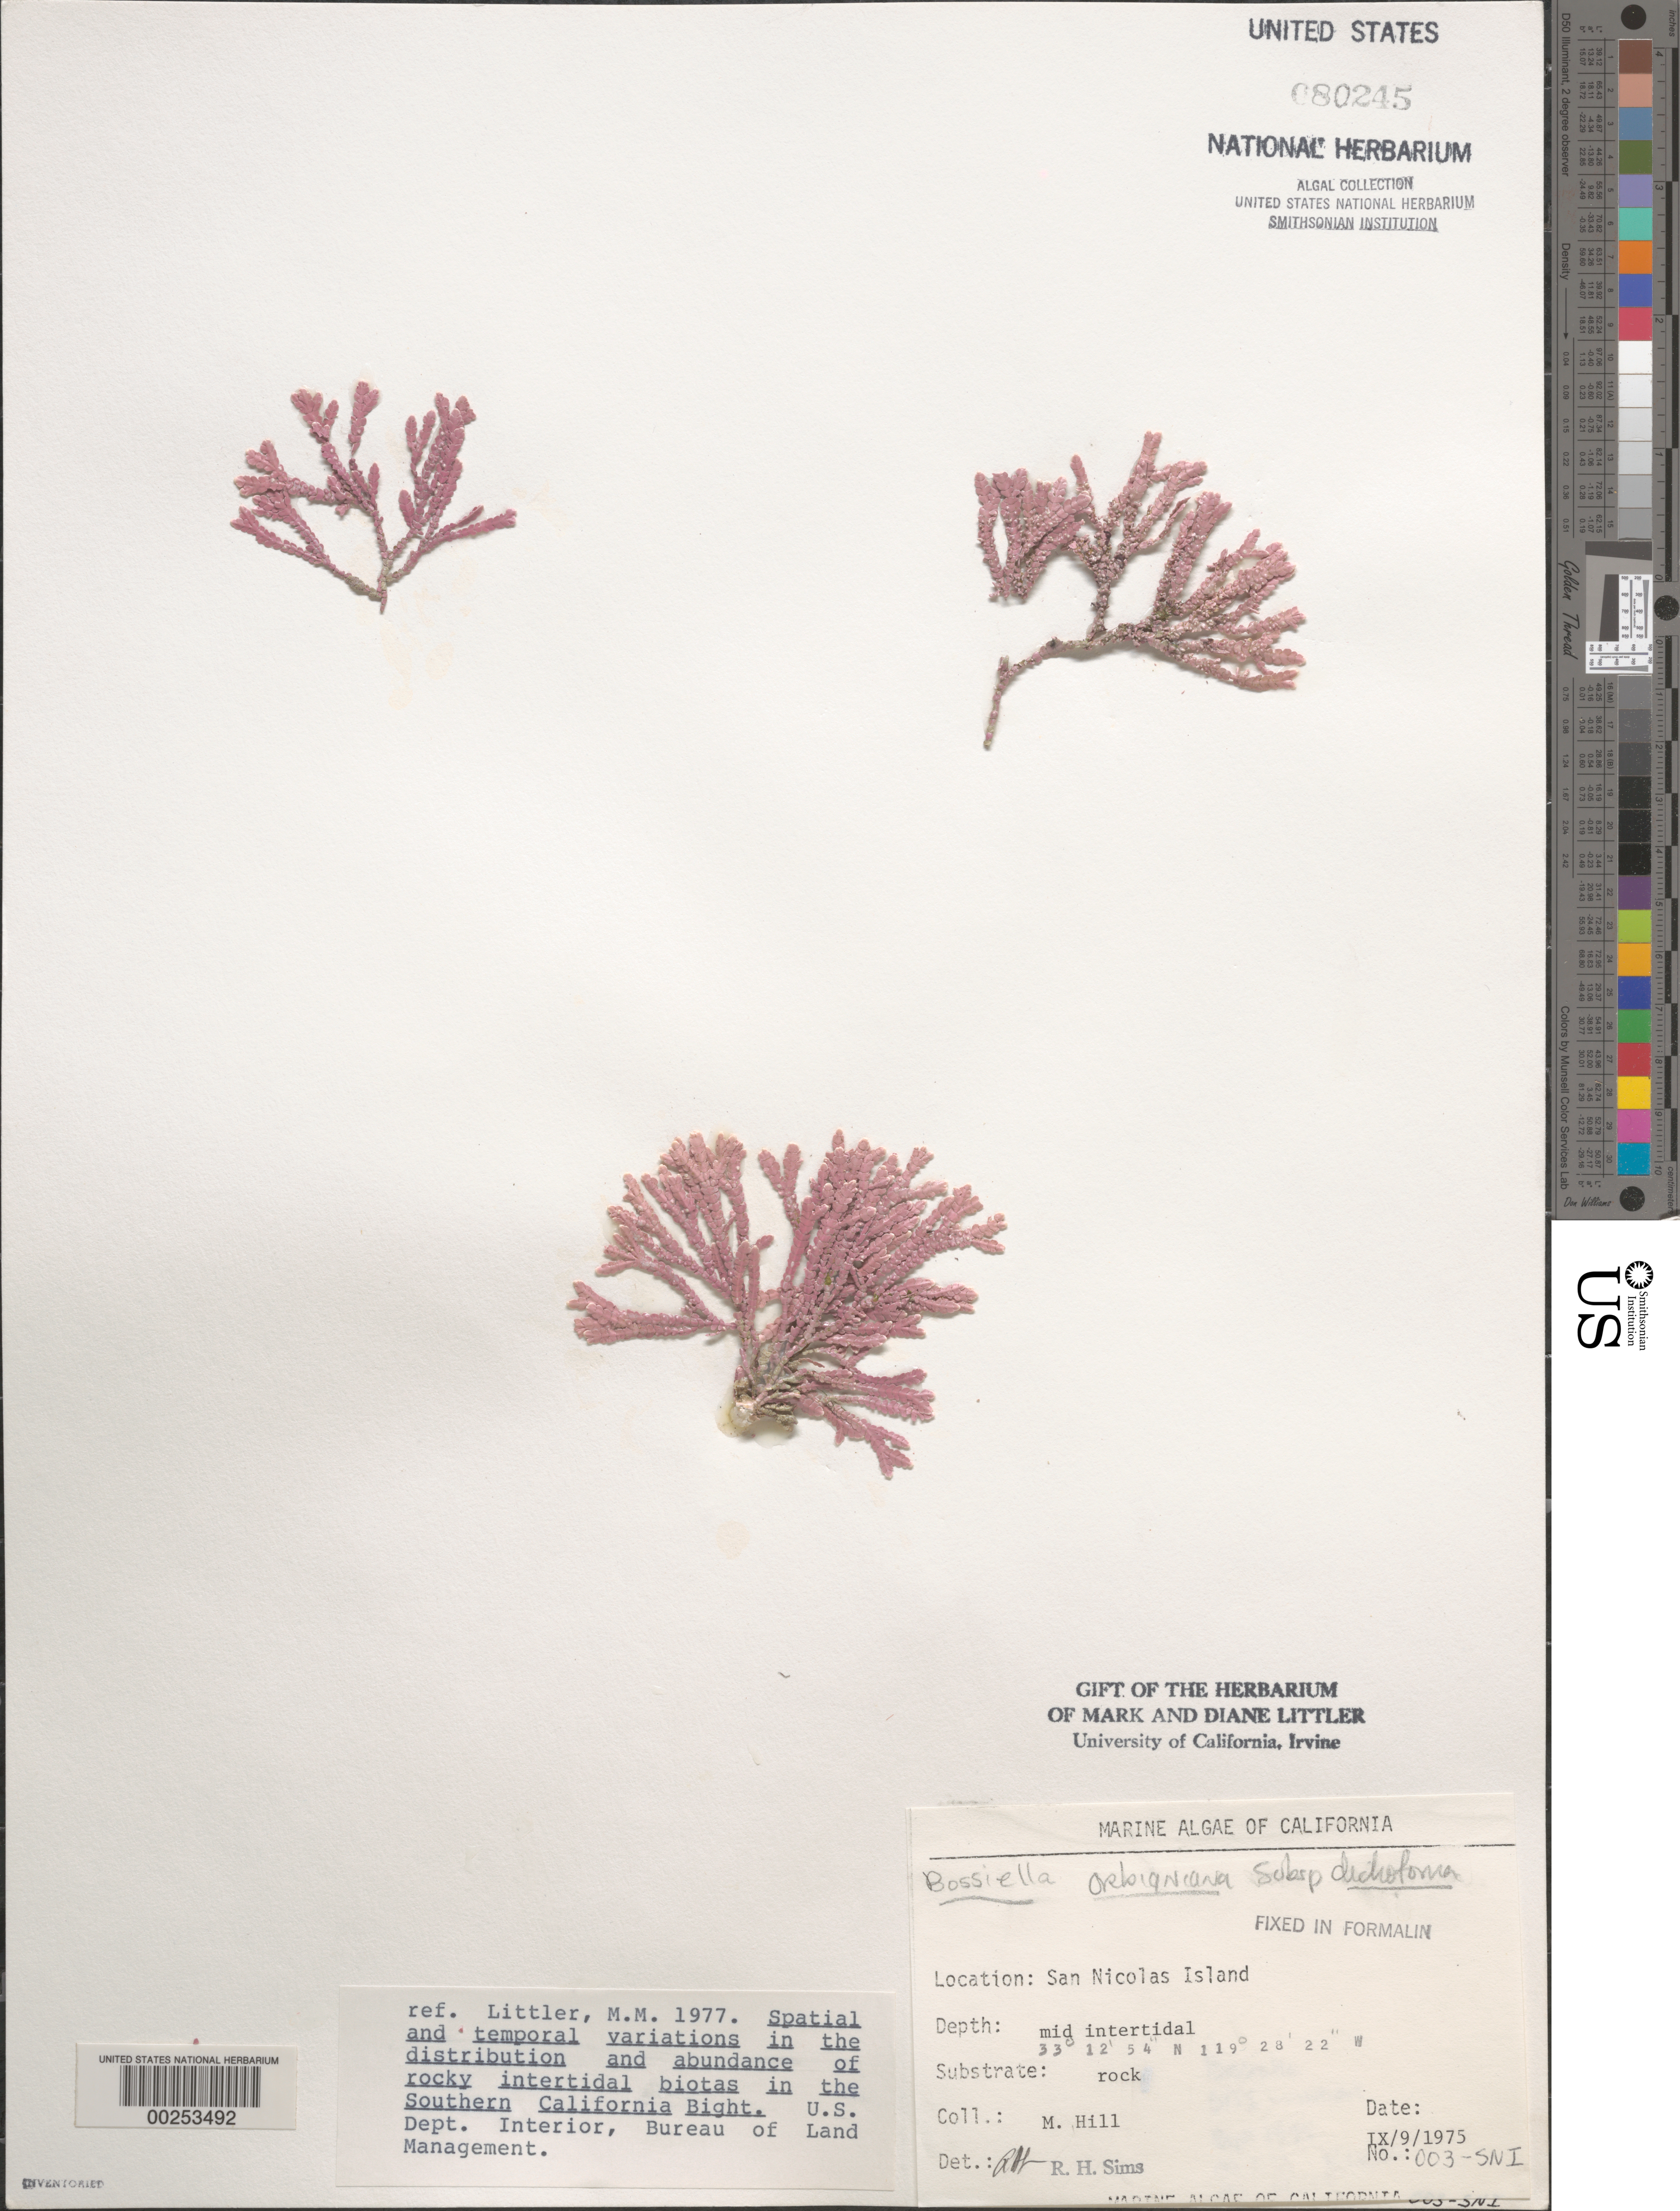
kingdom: Plantae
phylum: Rhodophyta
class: Florideophyceae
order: Corallinales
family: Corallinaceae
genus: Bossiella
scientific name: Bossiella orbigniana subsp. dichotoma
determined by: Sims, Robert H.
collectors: M. Hill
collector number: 003-sni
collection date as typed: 09 Sep 1975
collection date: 1975-09-09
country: United States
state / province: California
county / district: Ventura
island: San Nicolas Island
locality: Dutch Harbor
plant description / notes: BLM-SOCALBIGHT Rocky Intertidal Survey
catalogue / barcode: US 80245